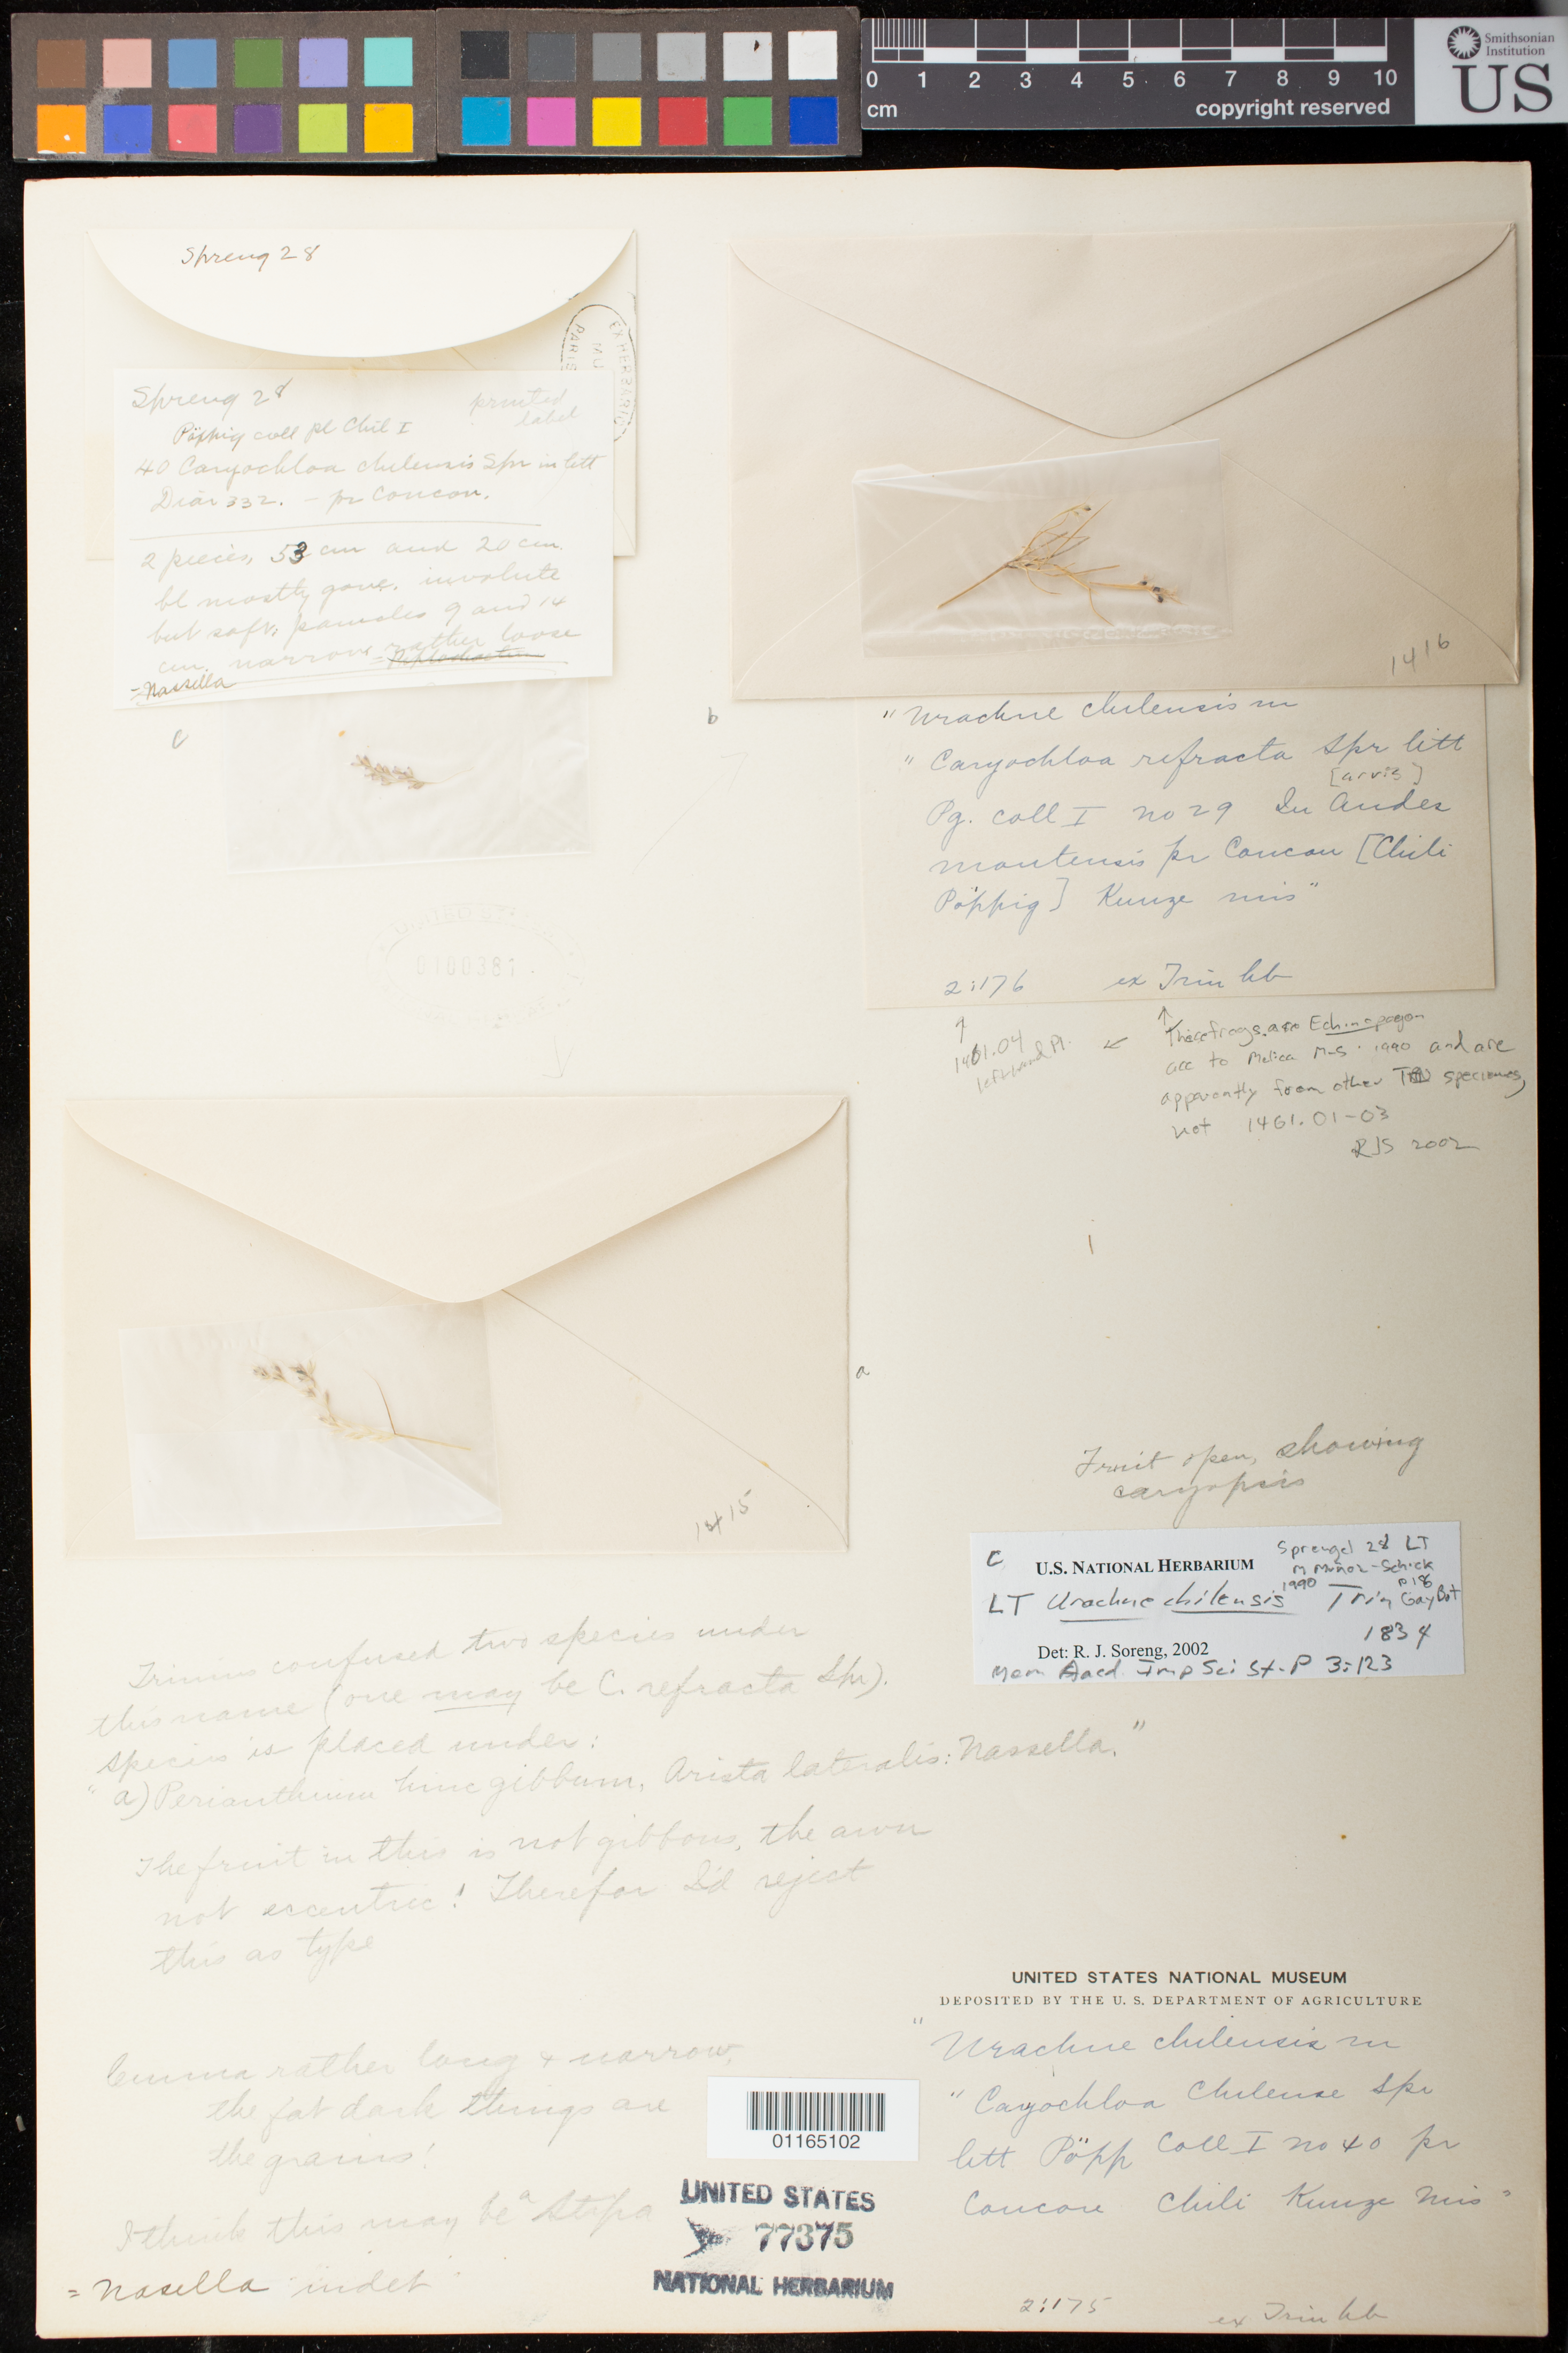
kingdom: Plantae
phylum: Tracheophyta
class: Liliopsida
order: Poales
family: Poaceae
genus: Urachne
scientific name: Urachne chilensis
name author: Trin.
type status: Isosyntype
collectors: E. F. Poeppig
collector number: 29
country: Chile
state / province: Valparaíso (V)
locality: In Andes Mountains, pr Concon [Chili Poppig] Kunze mis"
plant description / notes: Sheet mounted with multiple elements with confusing annotations. Packets of fragmentary material of type specimen(s) ex herb. Trin., ex herb. Paris; 2 sheet number assigned (USNH 77375, 100381) but uncertain which numbers refer to which elements. One element (c, at upper left) is annotated as "LT" [lectotype] by R.J. Soreng (2002).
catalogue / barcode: US 100381-2